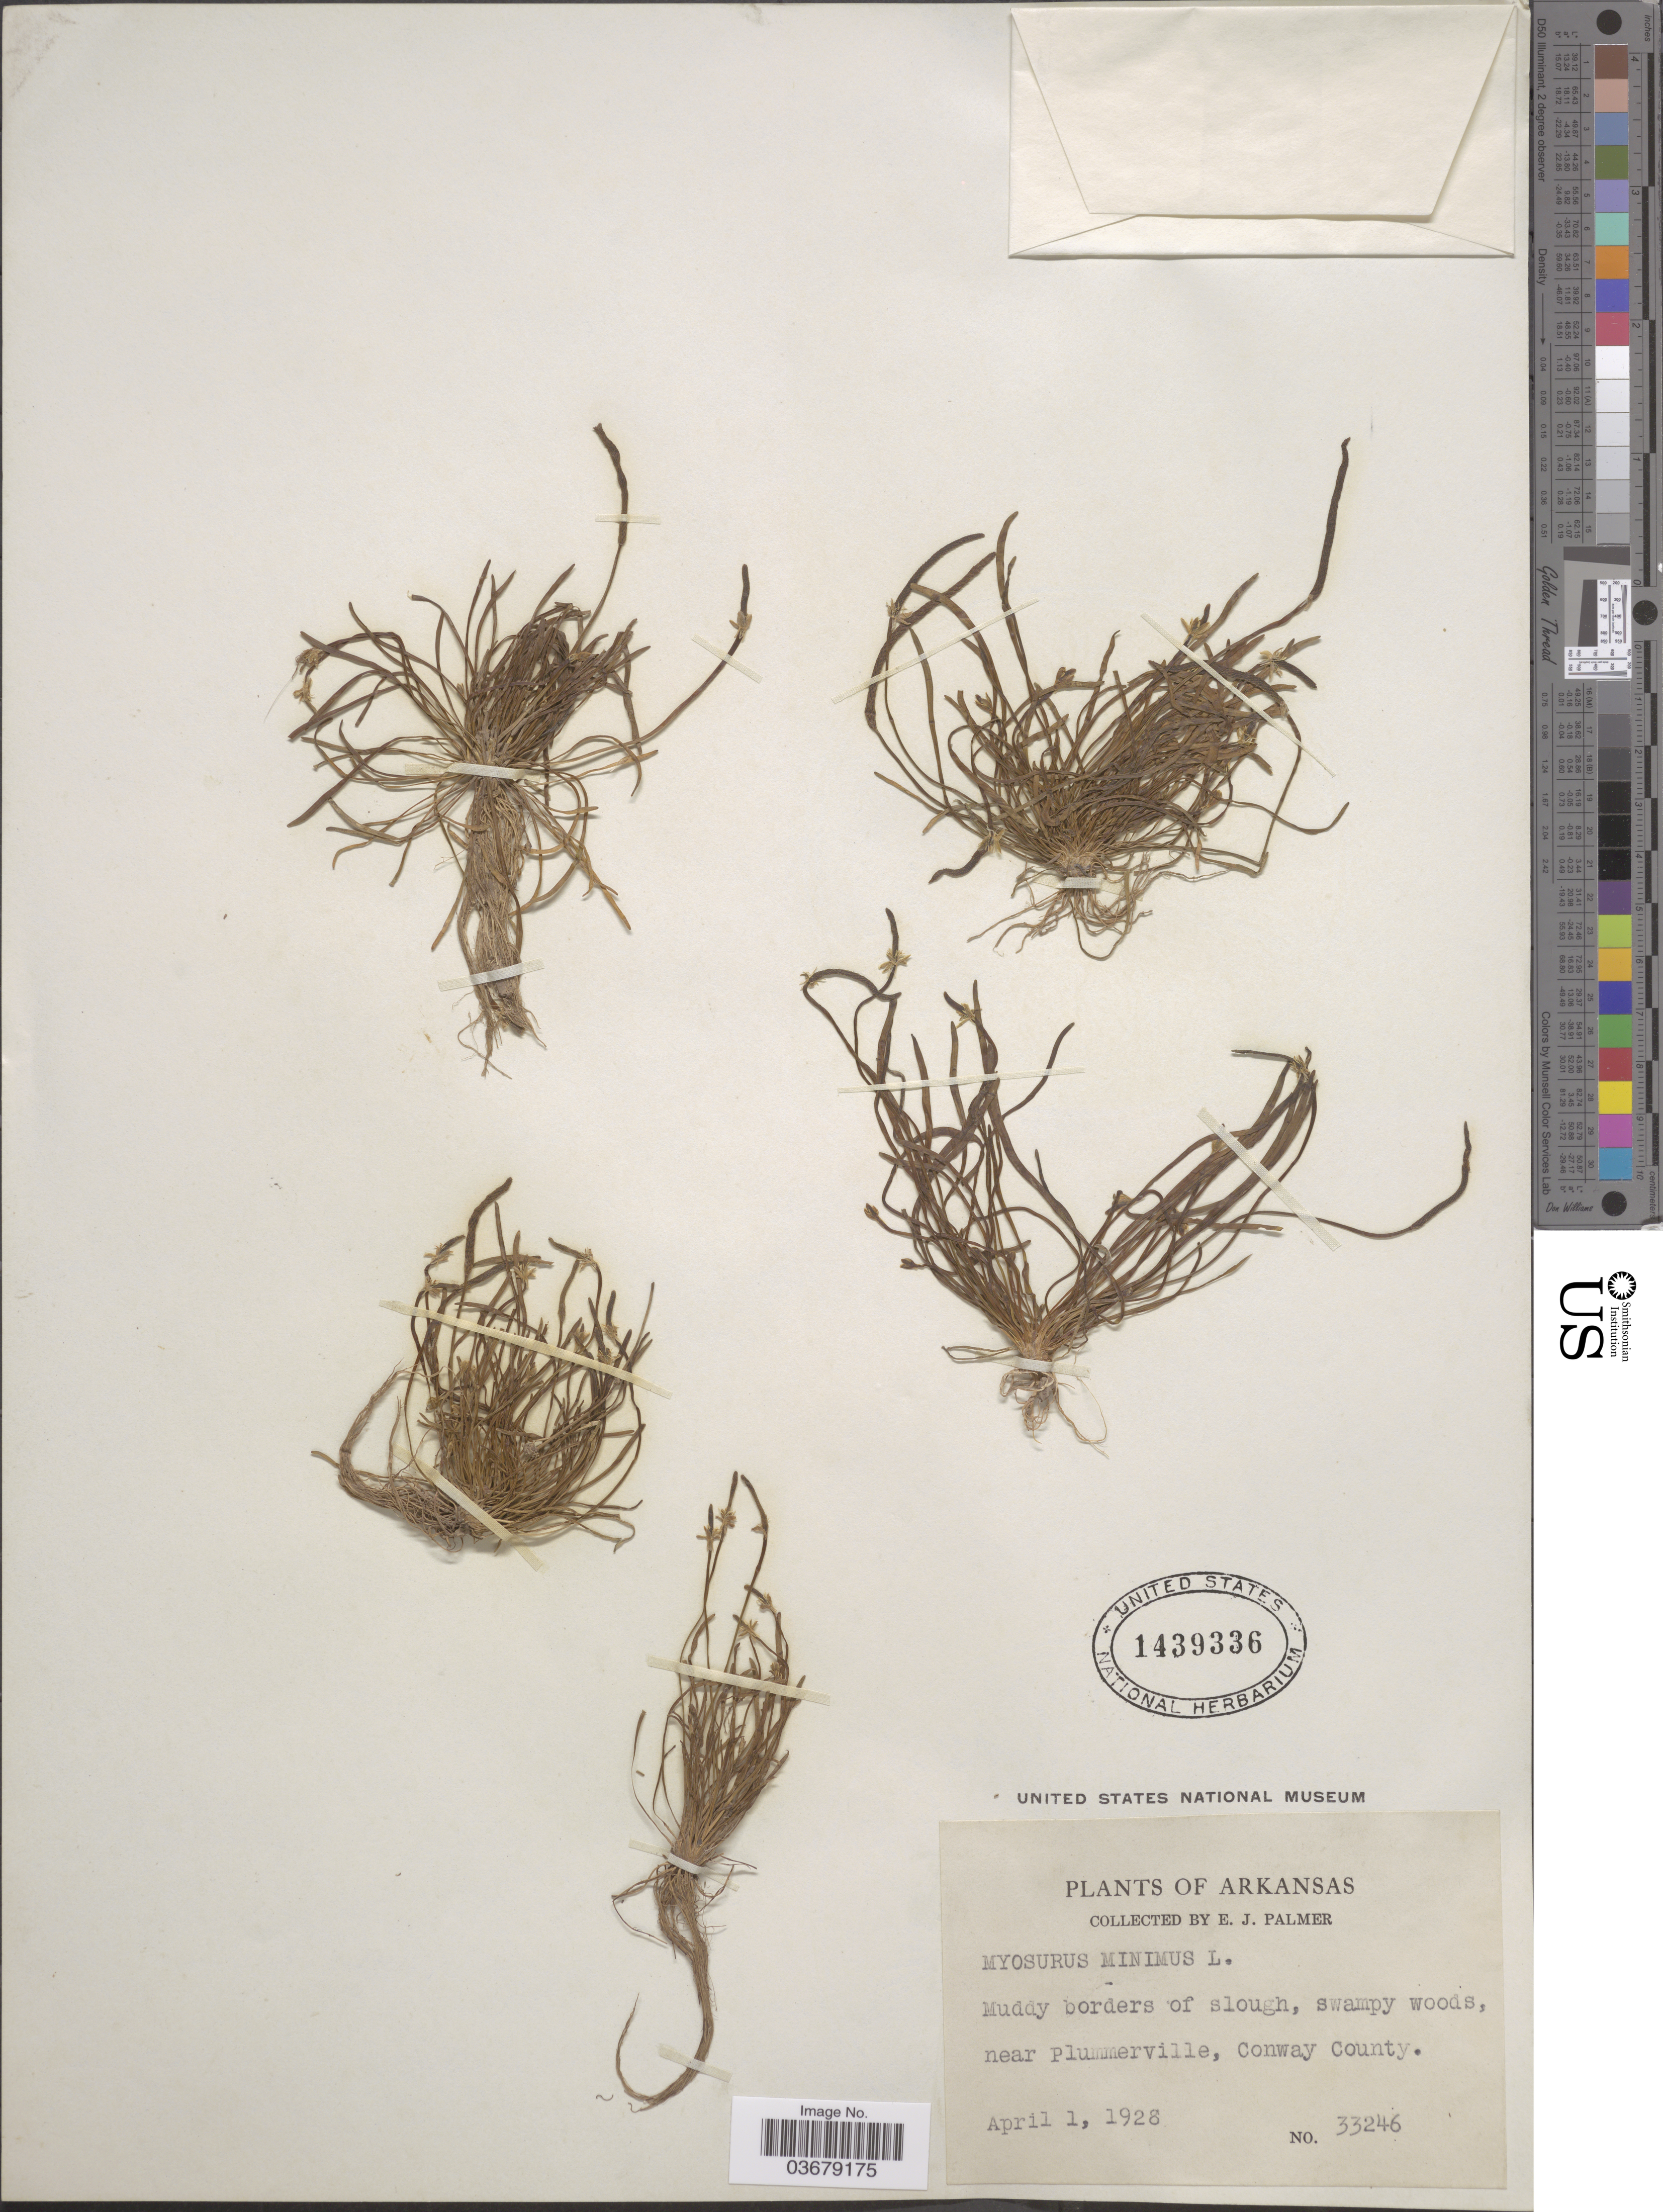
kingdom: Plantae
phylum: Tracheophyta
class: Magnoliopsida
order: Ranunculales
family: Ranunculaceae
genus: Myosurus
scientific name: Myosurus minimus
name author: L.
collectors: E. J. Palmer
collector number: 33246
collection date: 1928-04-01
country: United States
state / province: Arkansas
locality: Near Plummerville, Conway County.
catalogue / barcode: US 1439336